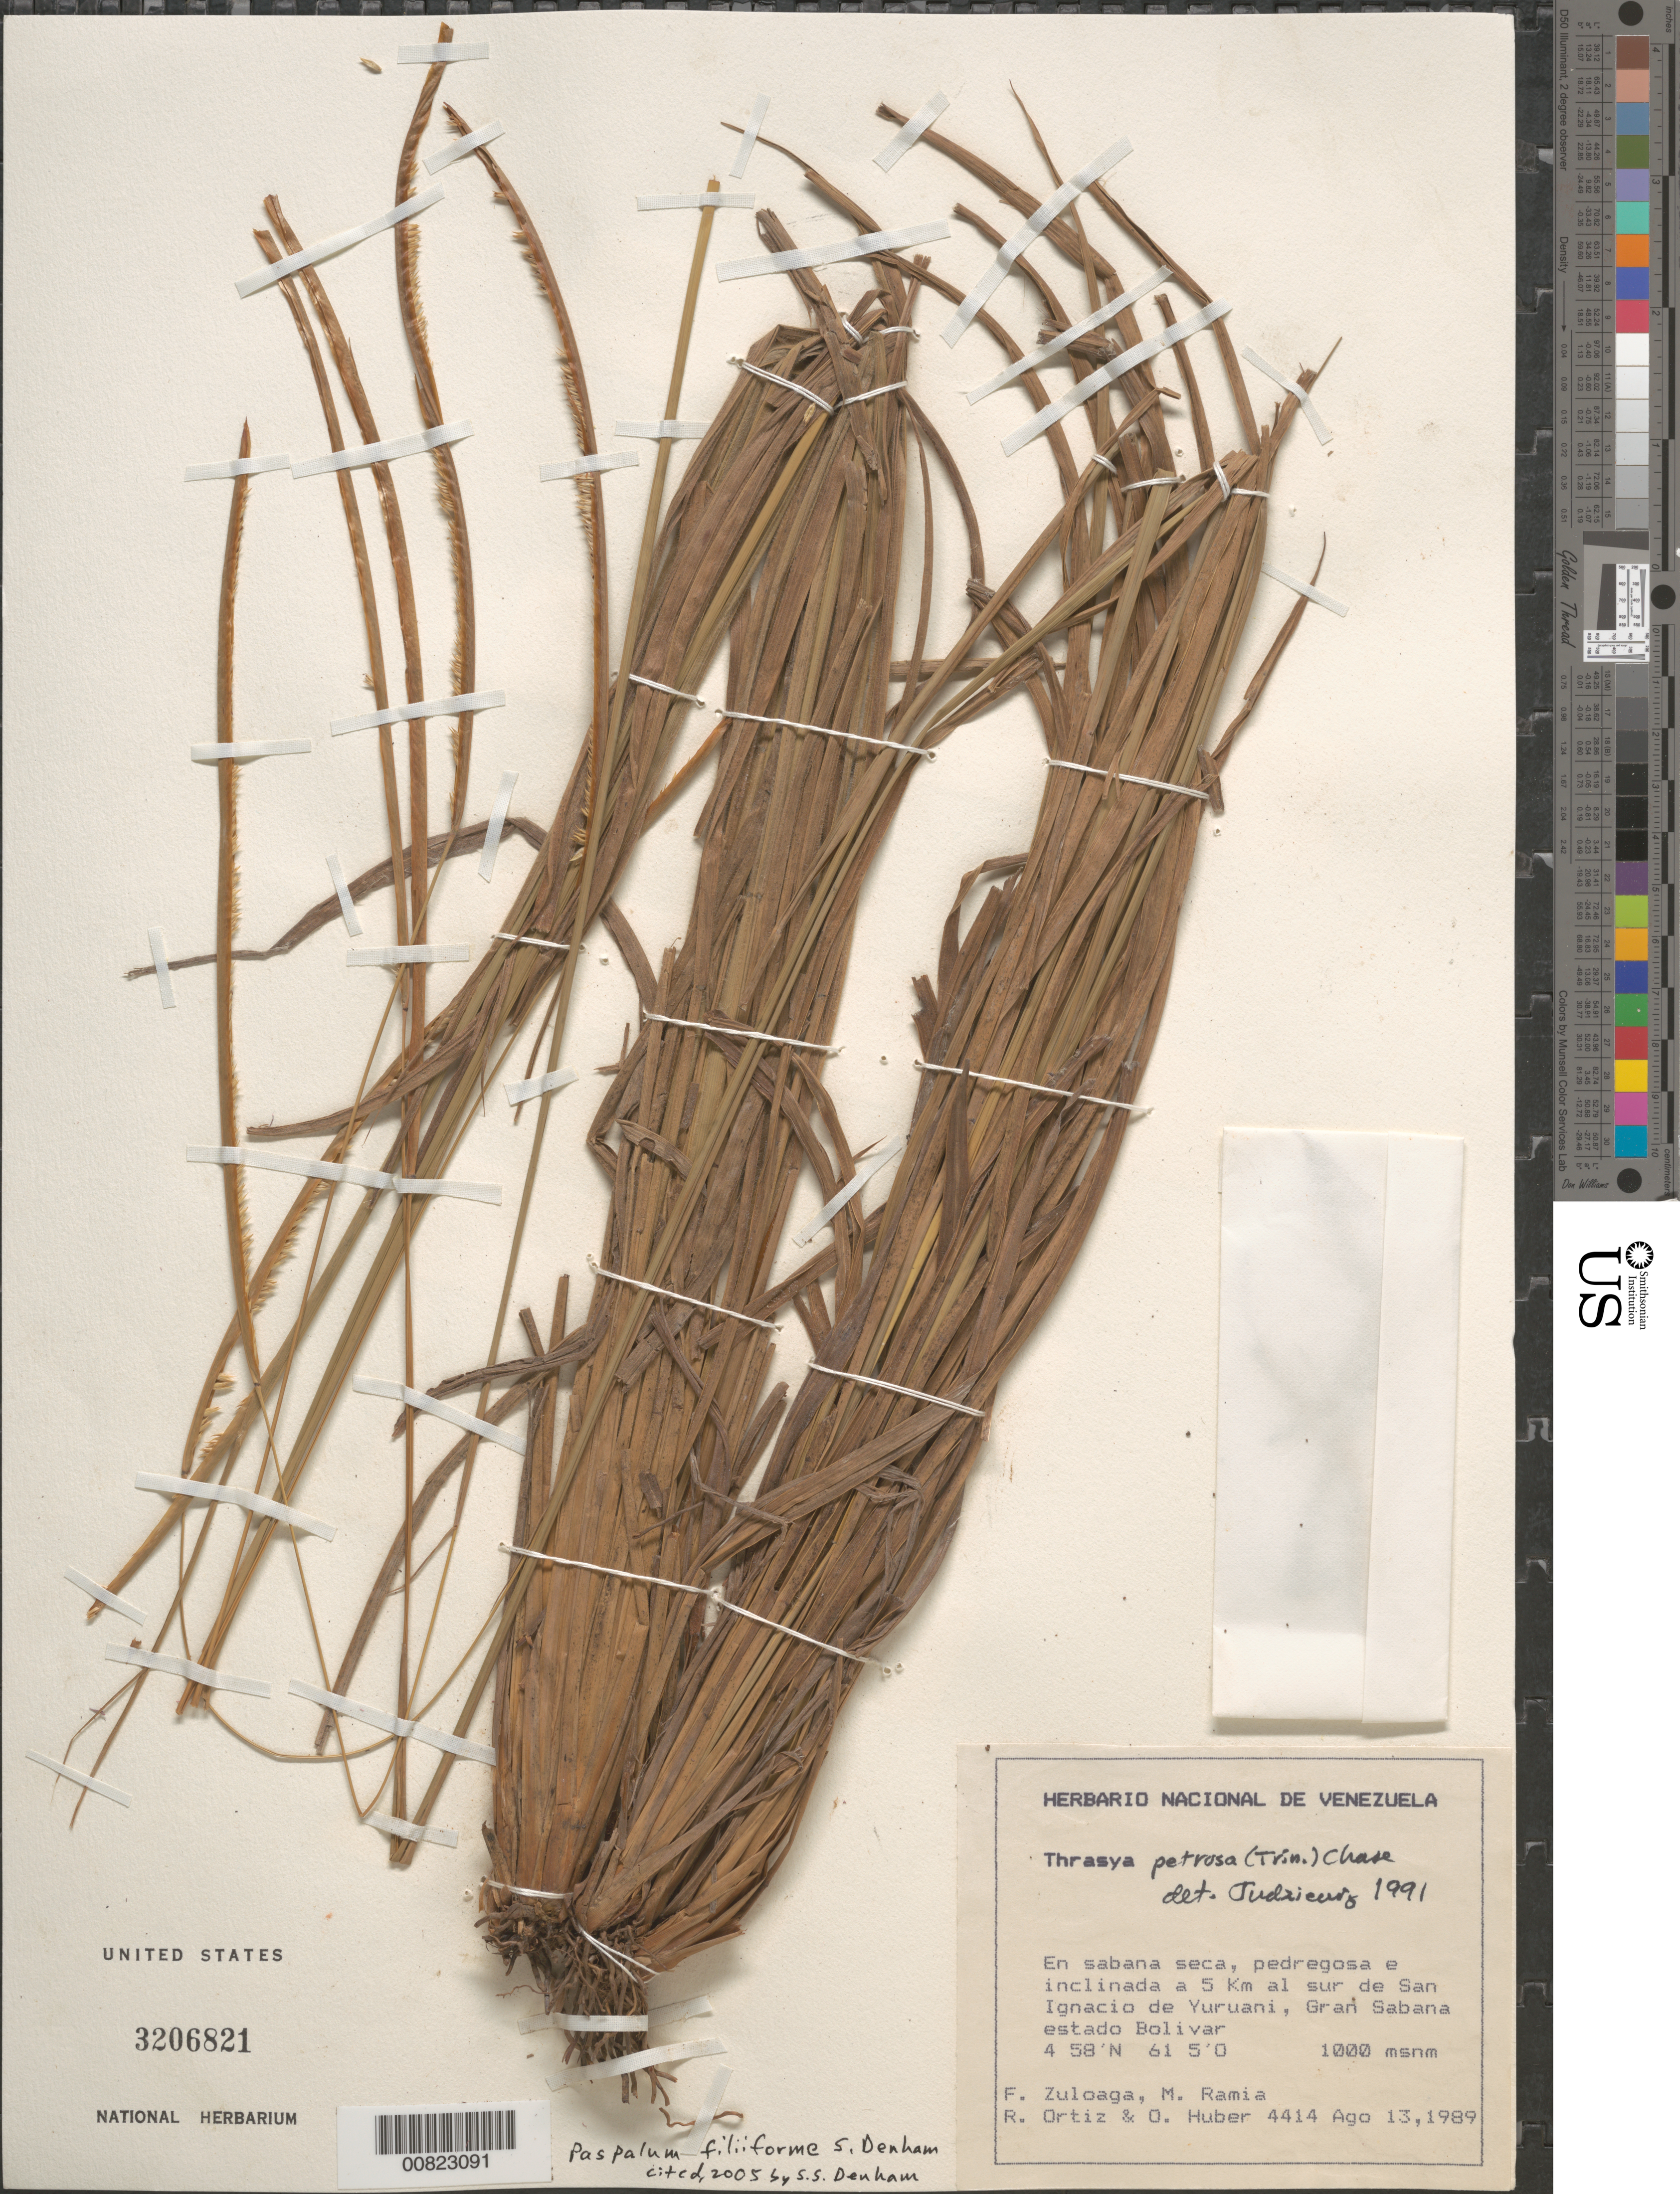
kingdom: Plantae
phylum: Tracheophyta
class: Liliopsida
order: Poales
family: Poaceae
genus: Thrasya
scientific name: Thrasya petrosa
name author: (Trin.) Chase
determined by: Judziewicz, E. J.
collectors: F. O. Zuloaga, M. Ramia, R. Ortíz & O. Huber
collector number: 4414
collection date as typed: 13-Aug-89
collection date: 1989-08-13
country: Venezuela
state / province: Bolívar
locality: Gran Sabana, 5 km al sur de San Ignacio de Yuruani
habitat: Dry, stony, sloping savanna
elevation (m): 1000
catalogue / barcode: US 3206821